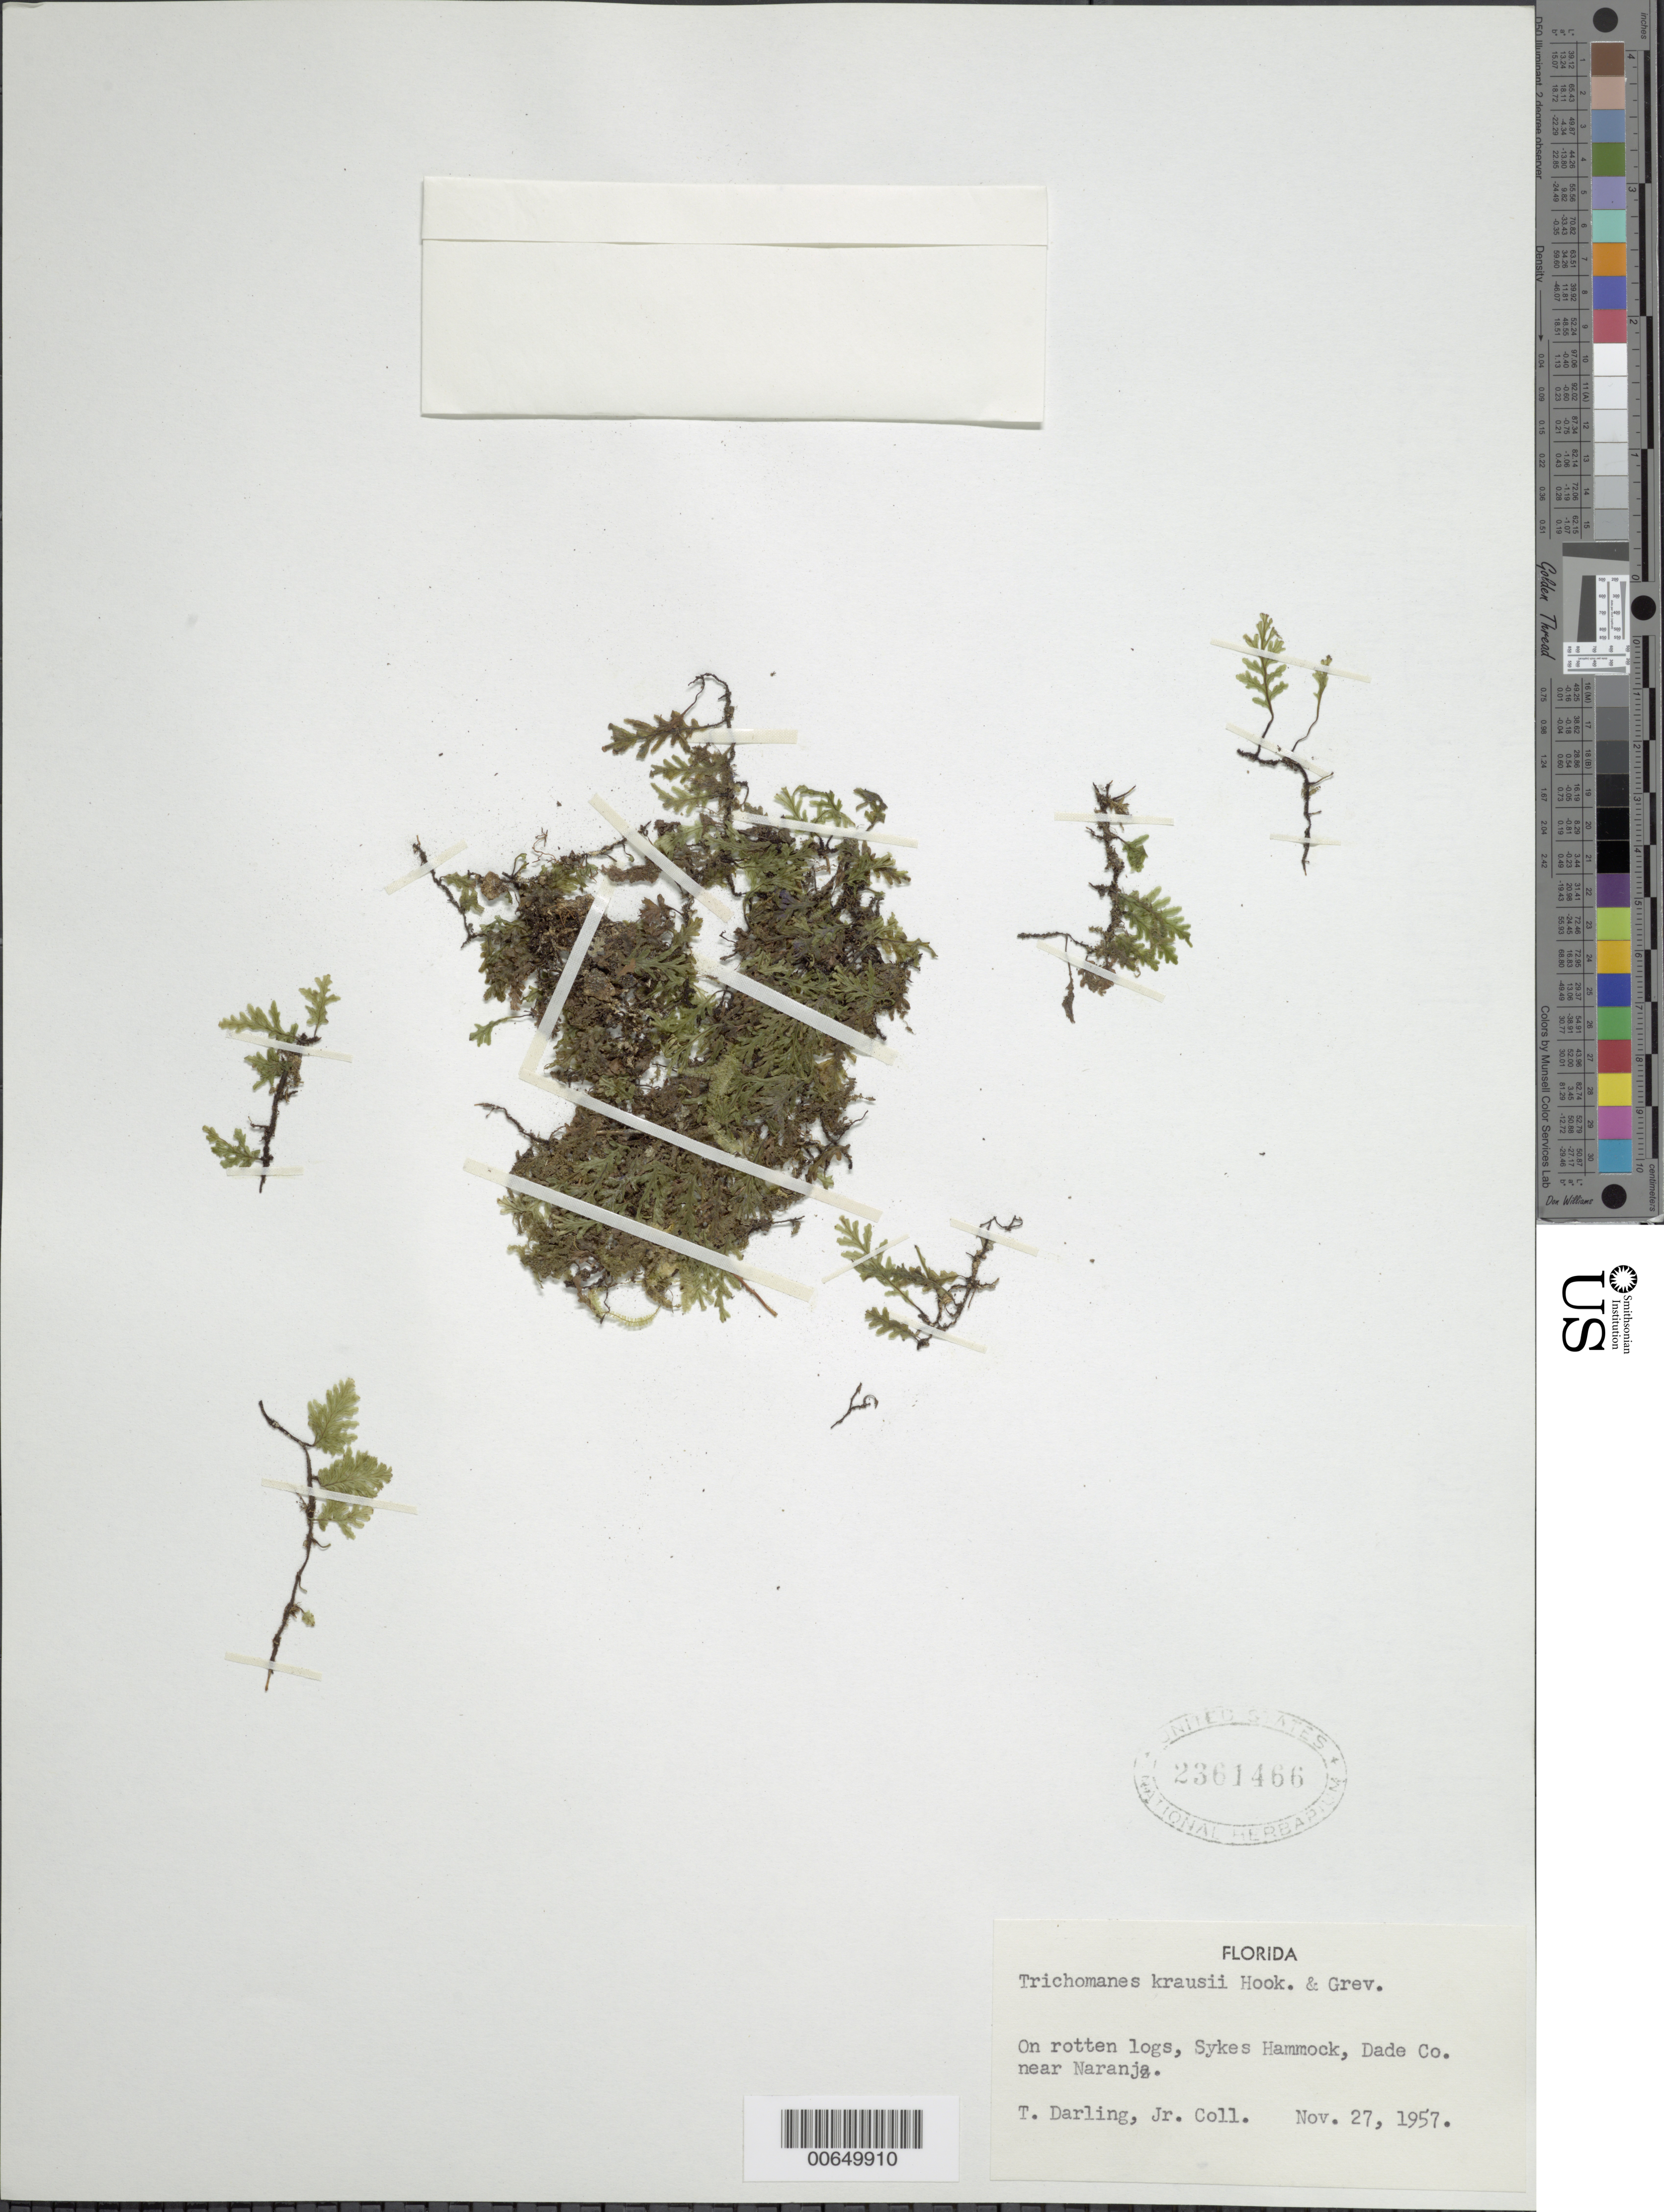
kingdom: Plantae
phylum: Tracheophyta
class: Polypodiopsida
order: Hymenophyllales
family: Hymenophyllaceae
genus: Didymoglossum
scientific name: Didymoglossum kraussii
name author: (Hook. & Grev.) C. Presl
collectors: T. Darling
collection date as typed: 27 Nov 1957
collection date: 1957-11-27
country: United States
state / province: Florida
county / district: Dade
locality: Sykes Hammock, near Naranja.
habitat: On rotten logs.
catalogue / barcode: US 2361466